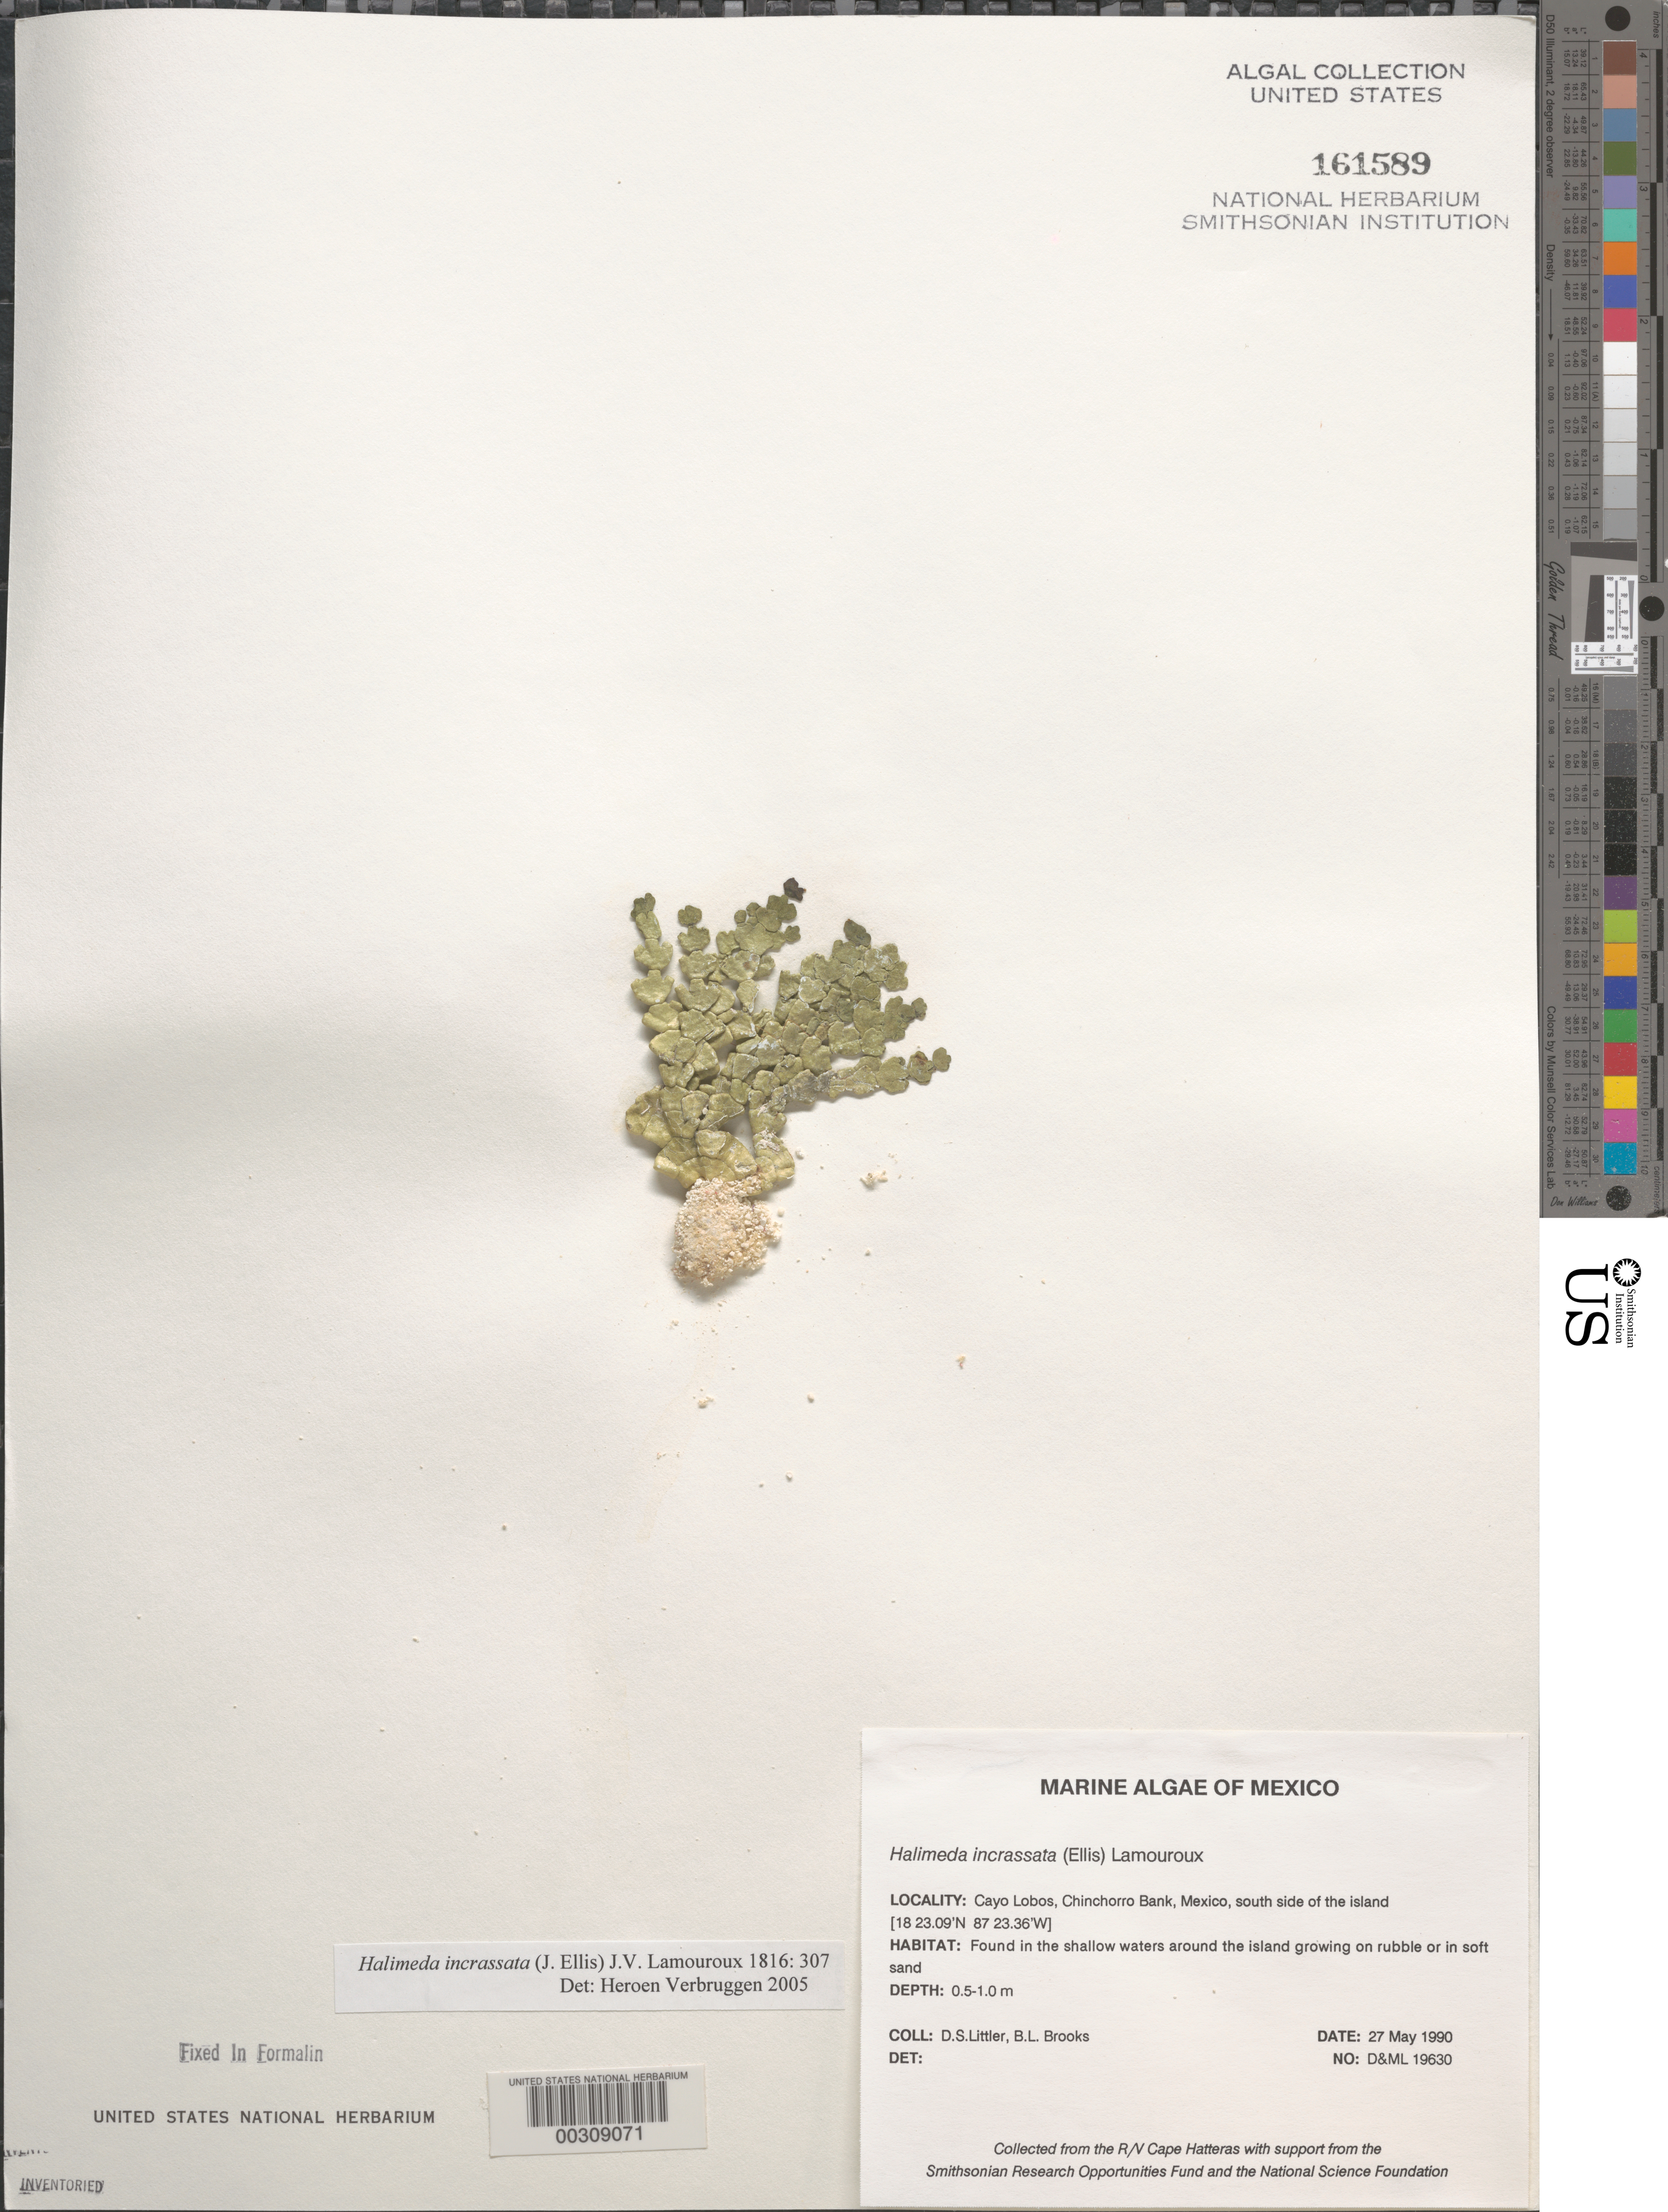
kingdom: Plantae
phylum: Chlorophyta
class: Ulvophyceae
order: Bryopsidales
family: Halimedaceae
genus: Halimeda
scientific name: Halimeda incrassata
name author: (J. Ellis) J.V.Lamouroux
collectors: D. S. Littler & B. Brooks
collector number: D&ML 19630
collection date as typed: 27 May 1990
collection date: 1990-05-27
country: Mexico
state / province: Quintana Roo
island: Cayo Lobos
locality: Chinchorro Bank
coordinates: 18 23.09'N, 87 23.36'W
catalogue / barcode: US 161589